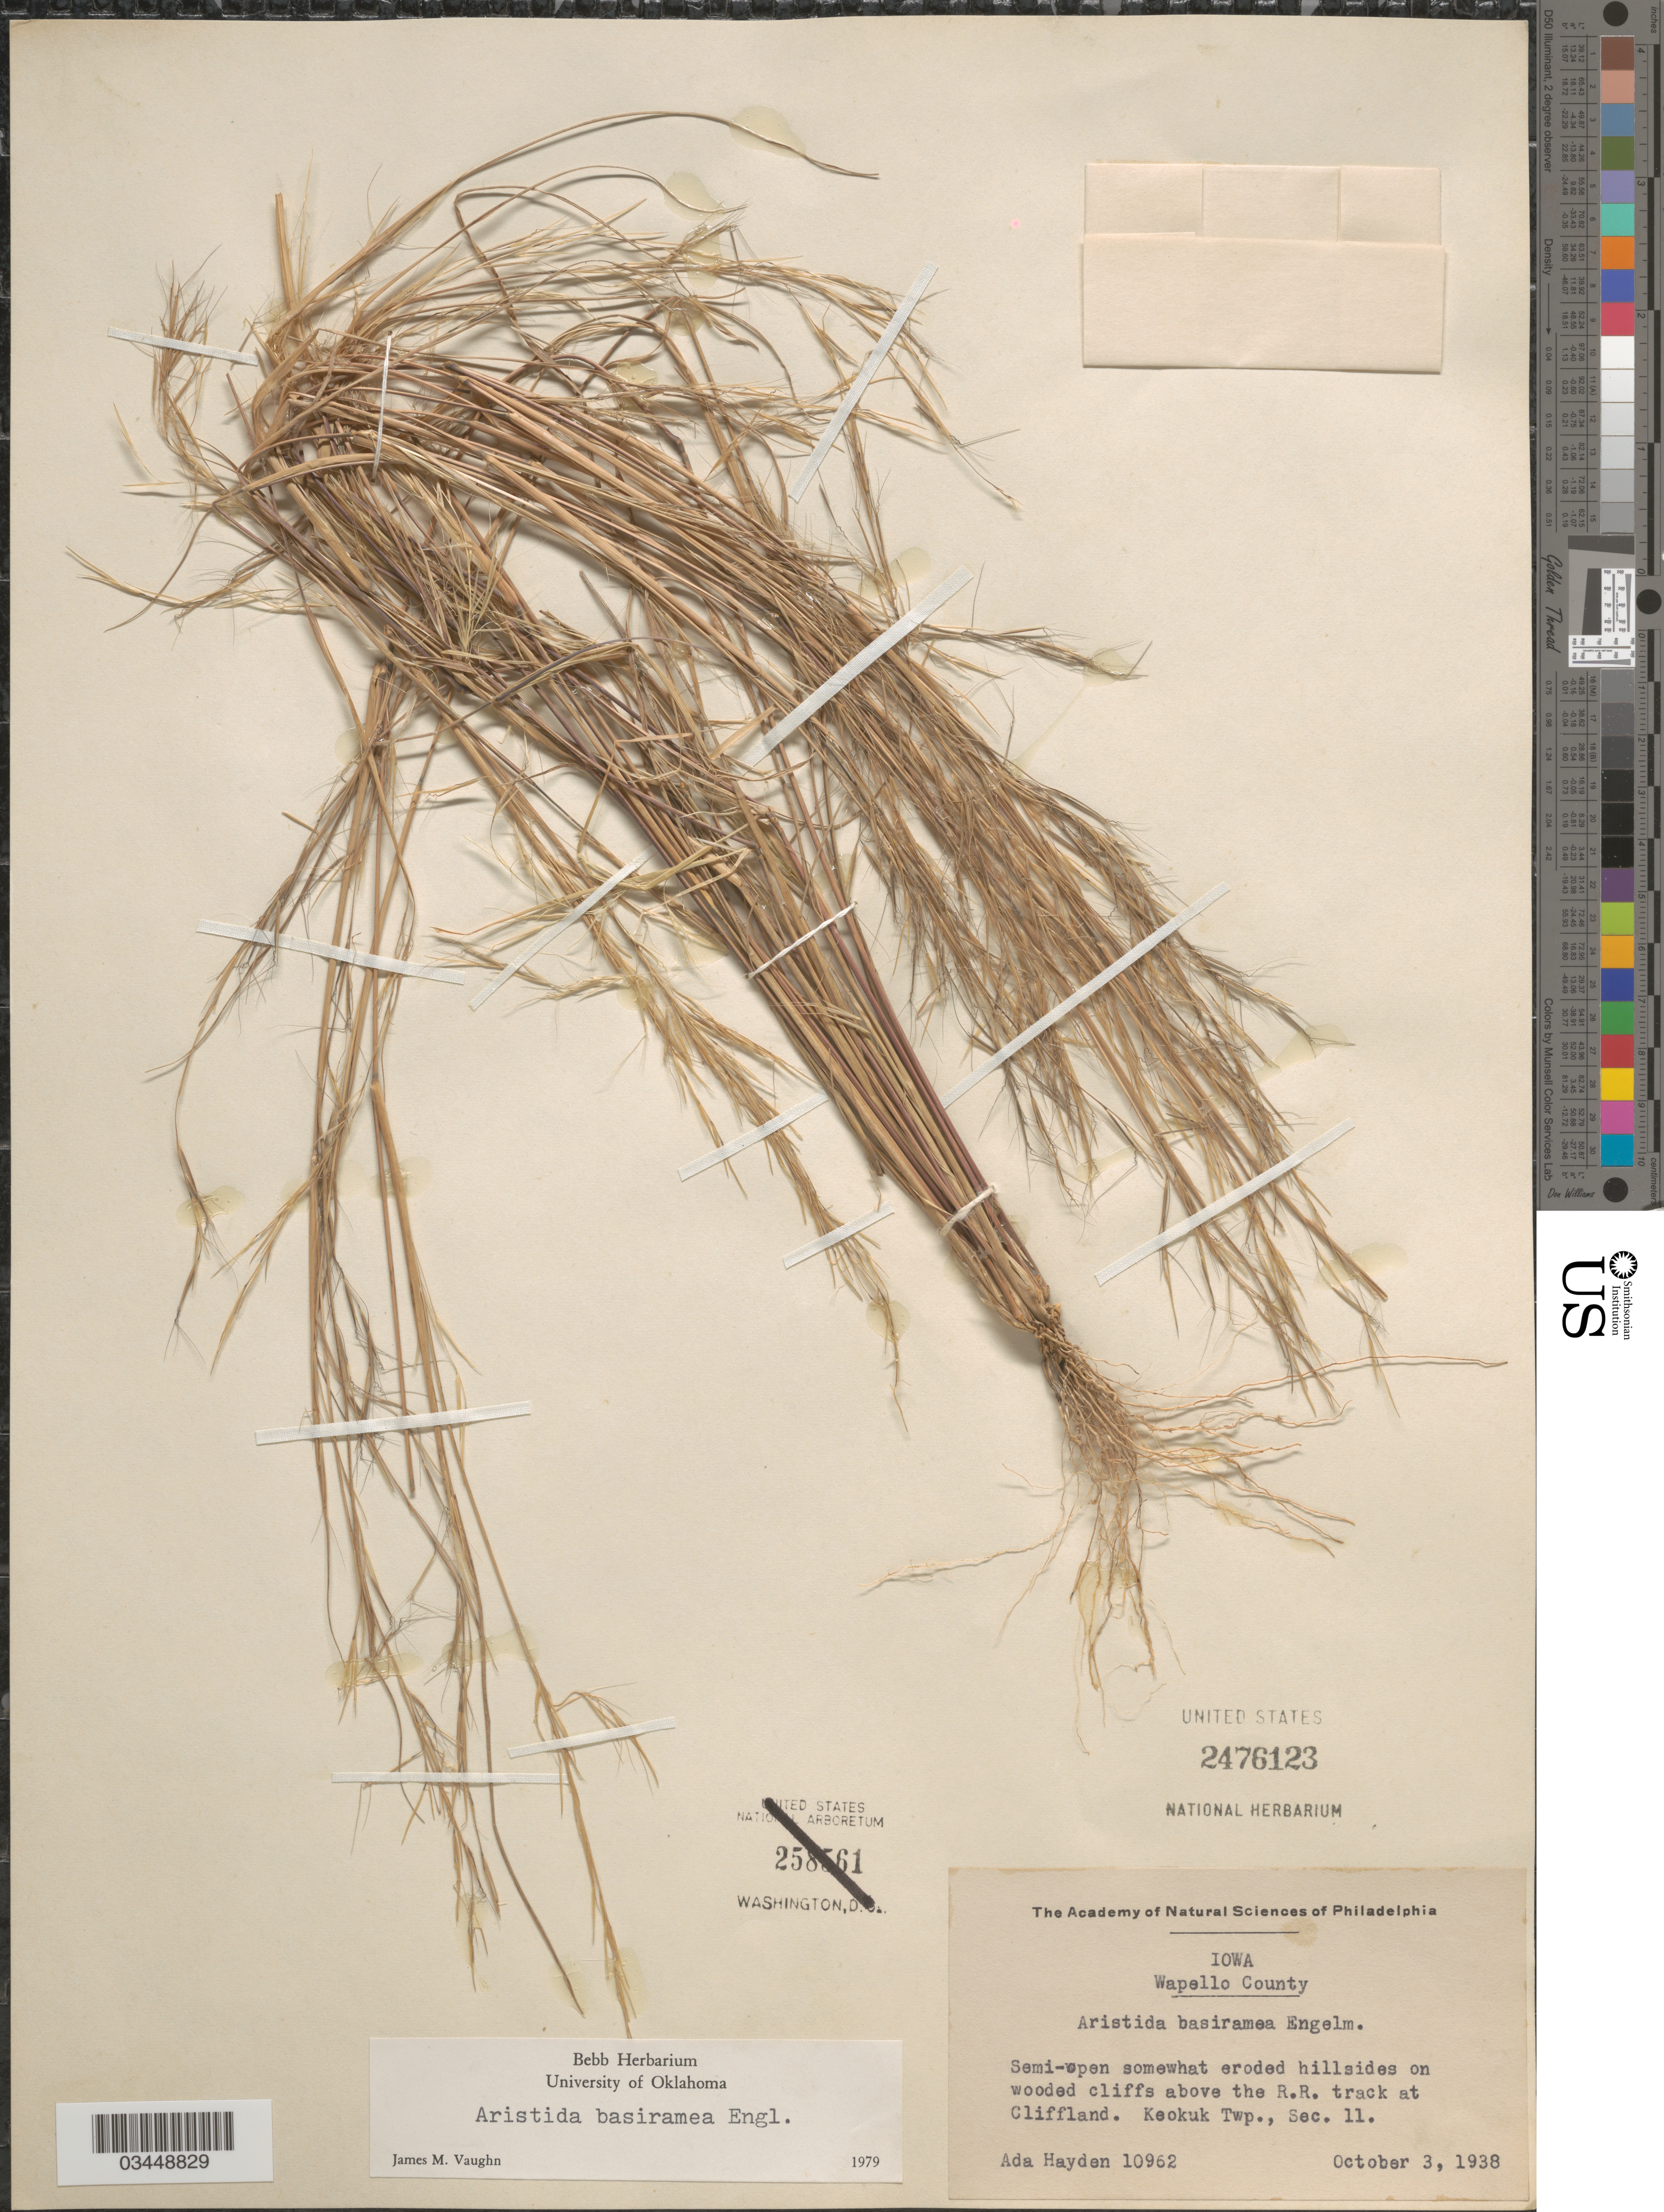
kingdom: Plantae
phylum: Tracheophyta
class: Liliopsida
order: Poales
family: Poaceae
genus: Aristida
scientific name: Aristida basiramea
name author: Engelm. ex Vasey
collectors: Ada Hayden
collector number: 10962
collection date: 1938-10-03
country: United States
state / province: Iowa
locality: Wapello County. Semi-open somewhat eroded hillsides on wooded cliffs above the R. R. track at Cliffland. Keokuk Twp., Sec. 11.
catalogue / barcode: US 2476123